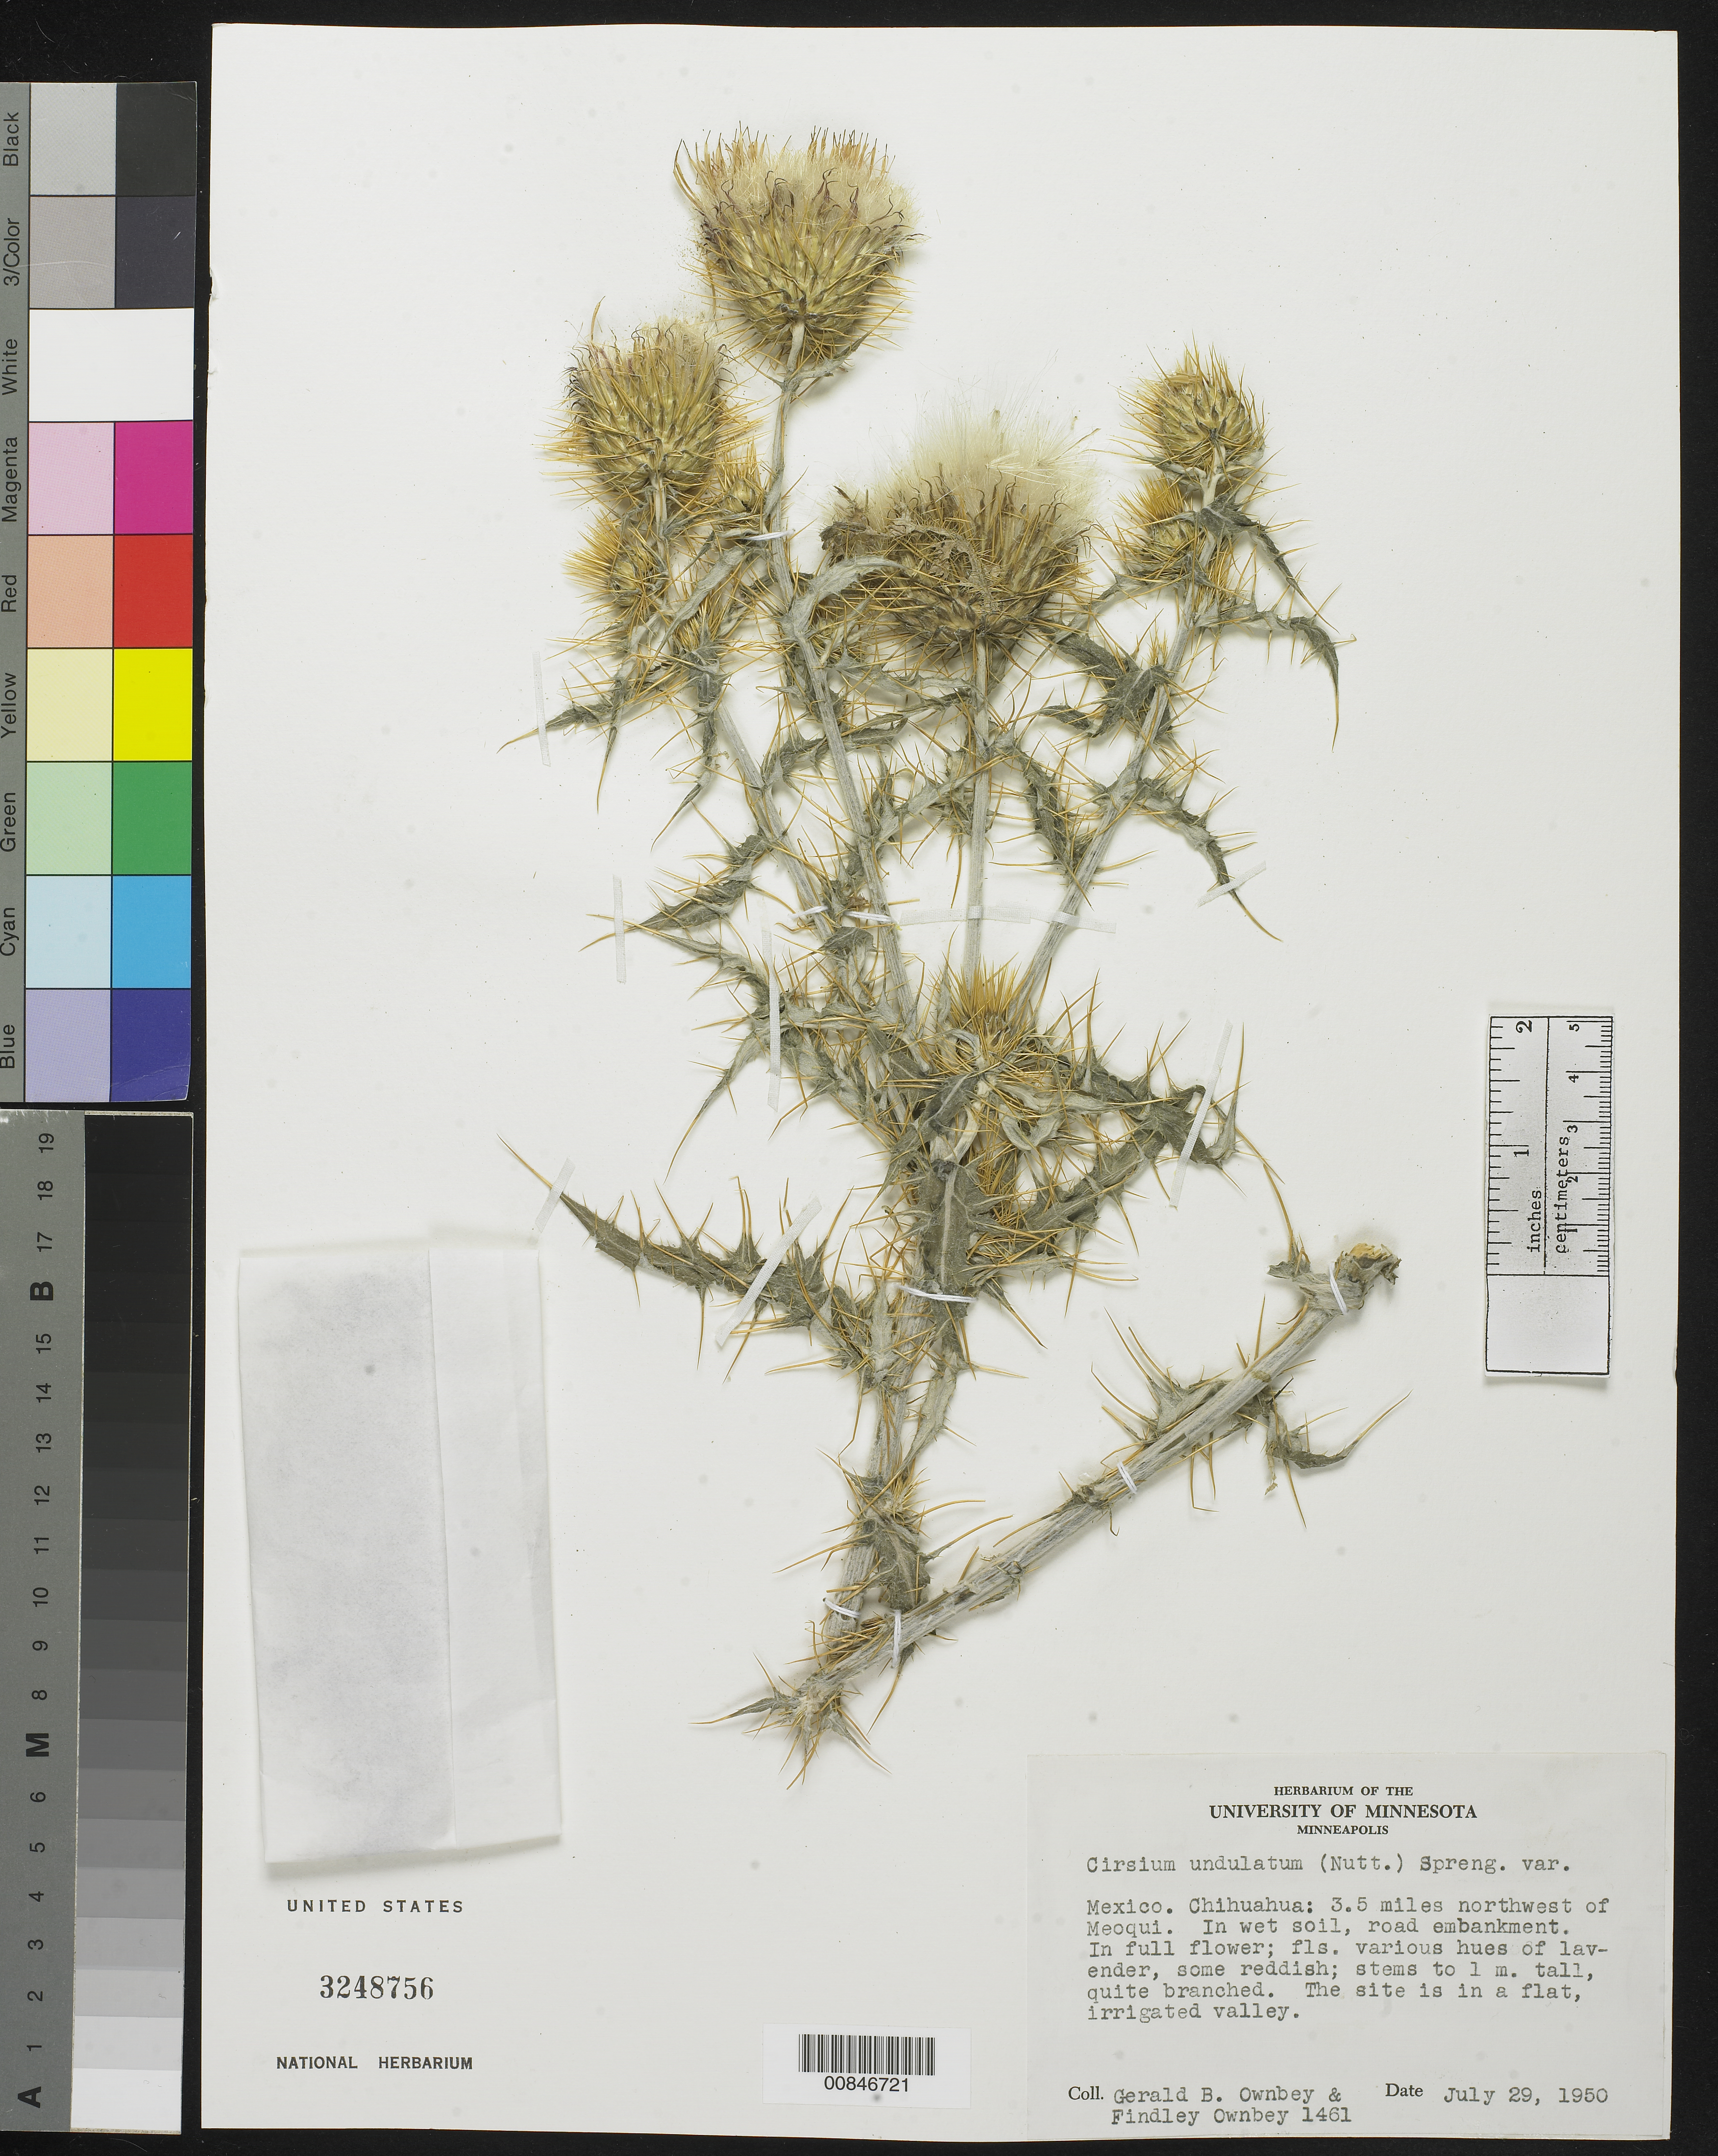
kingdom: Plantae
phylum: Tracheophyta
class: Magnoliopsida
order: Asterales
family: Asteraceae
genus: Cirsium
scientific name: Cirsium undulatum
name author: (Nutt.) Spreng.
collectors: G. B. Ownbey & F. Ownbey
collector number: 1461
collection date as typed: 29 Jul 1950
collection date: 1950-07-29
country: Mexico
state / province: Chihuahua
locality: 3.5 miles northwest of Meoqui.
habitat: In wet soil, road embankment. The site is in a flat irrigated valley.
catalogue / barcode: US 3248756